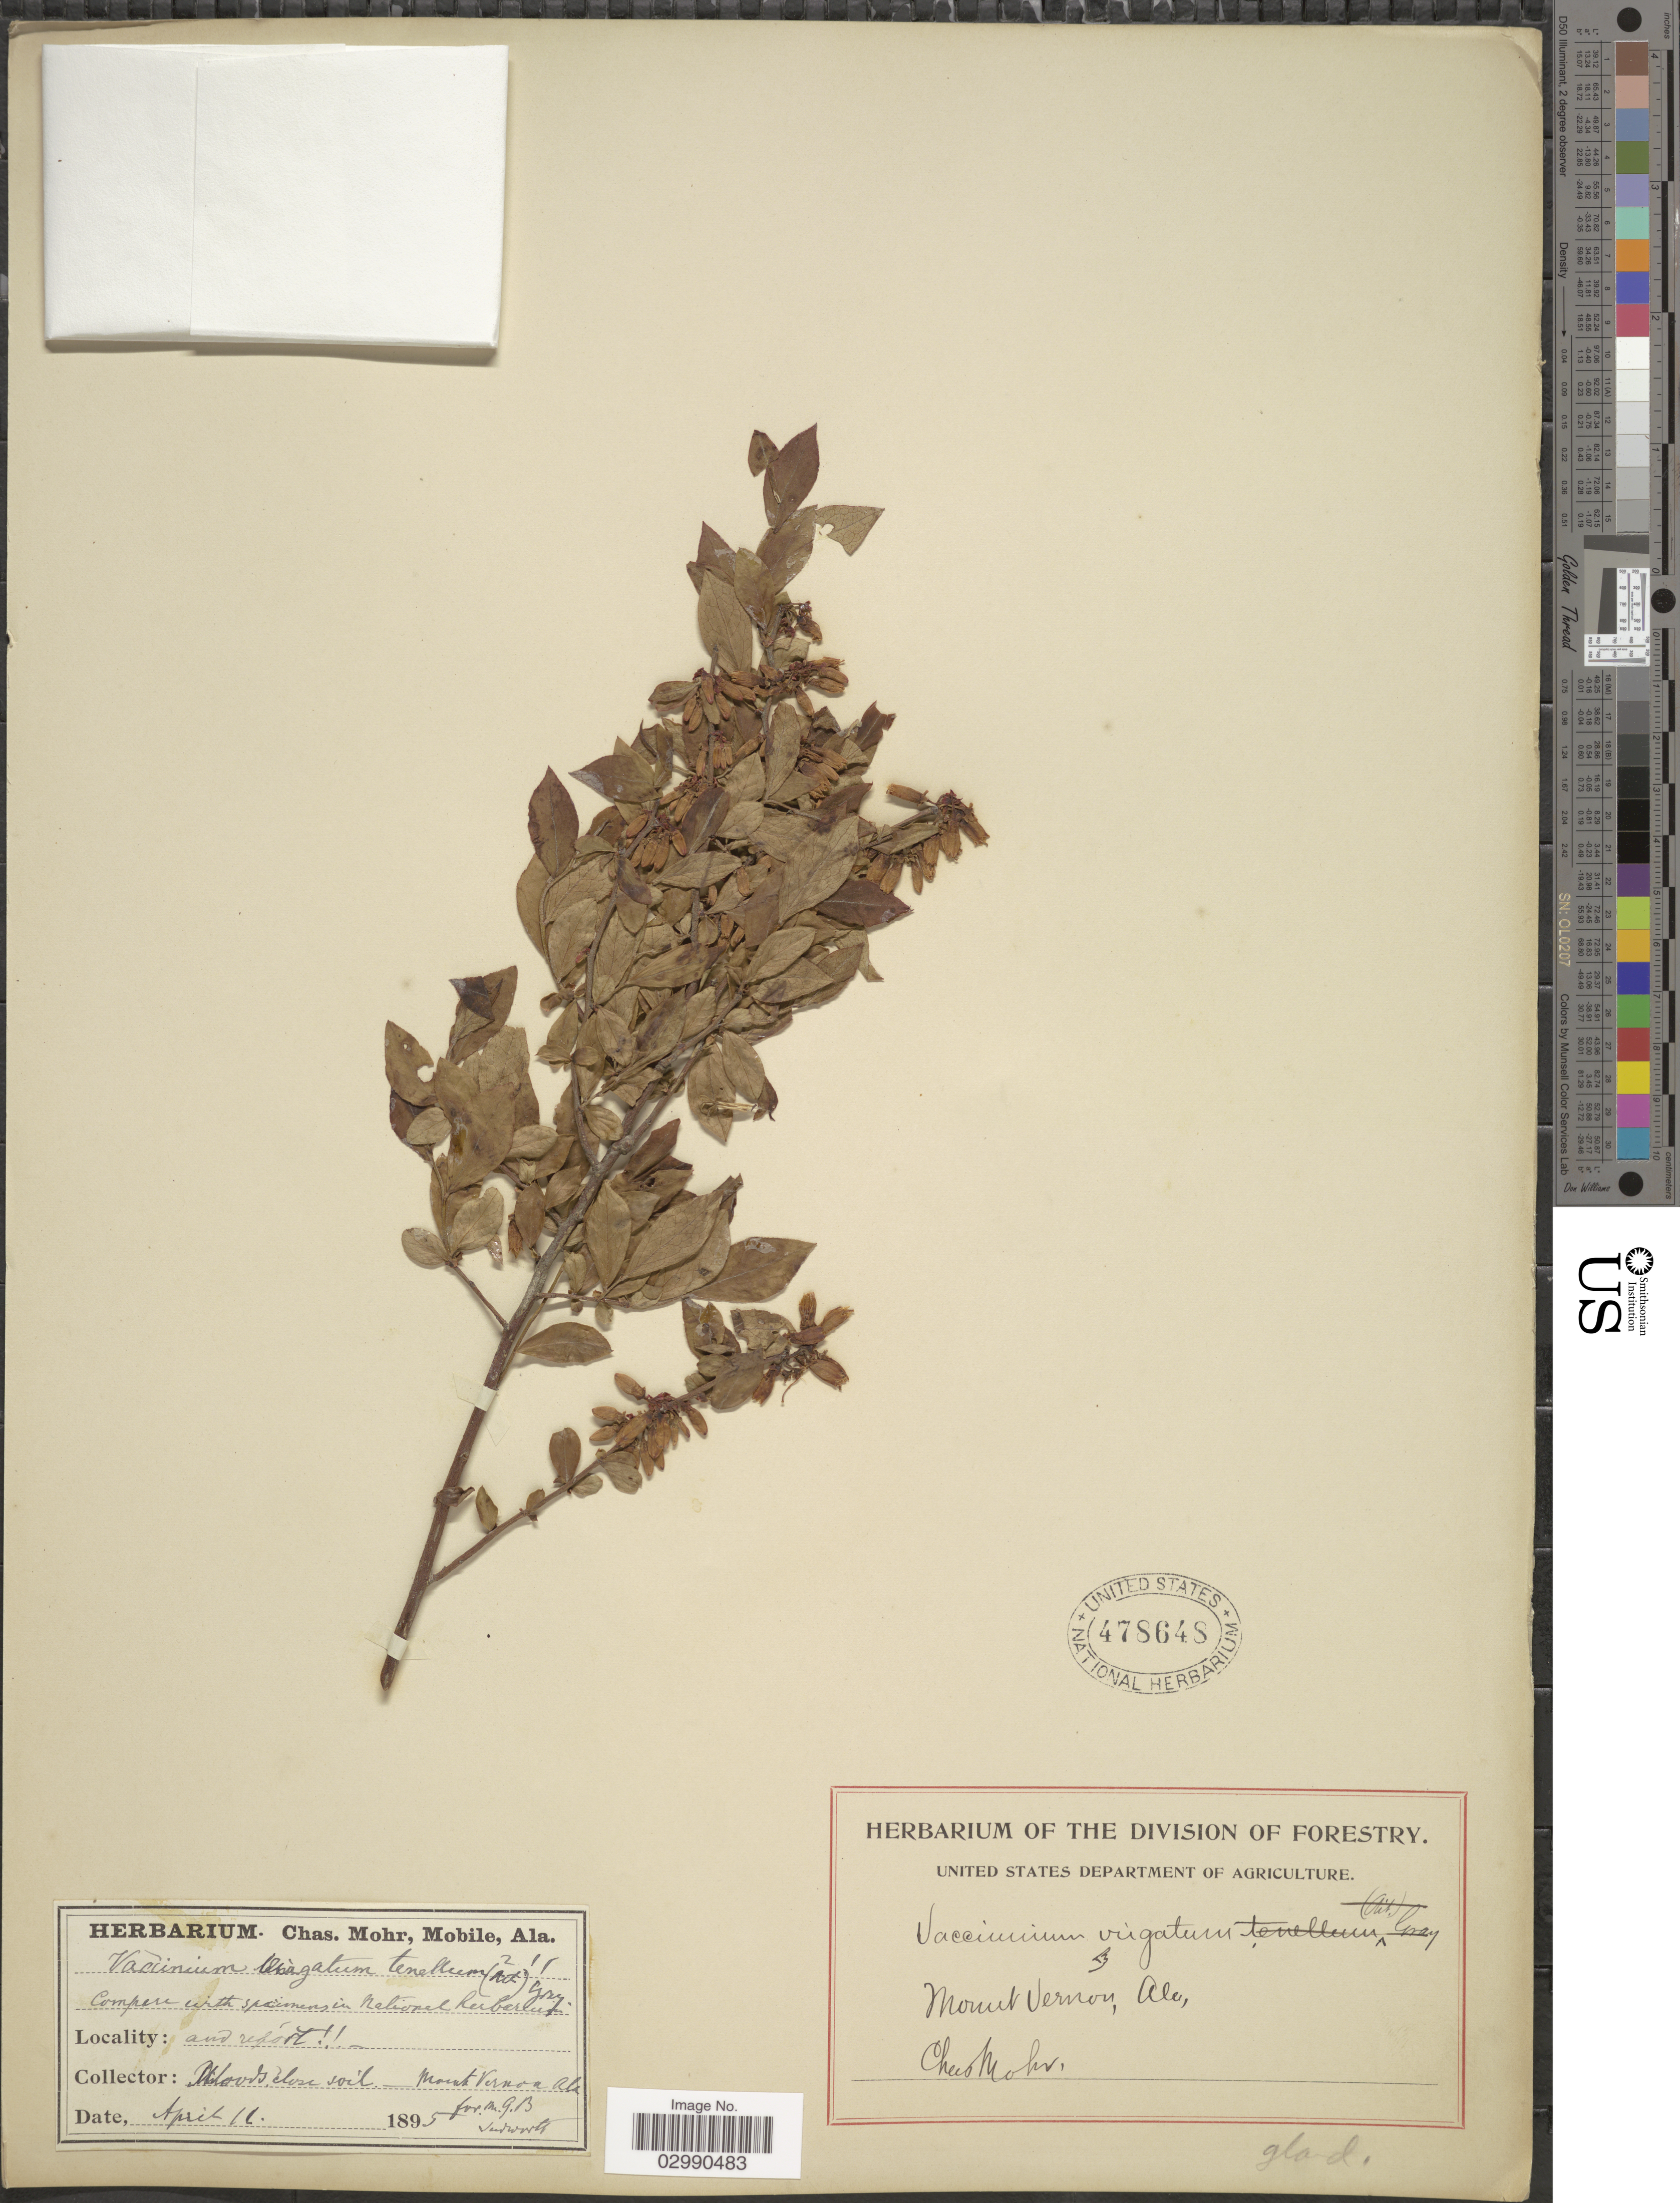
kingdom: Plantae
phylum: Tracheophyta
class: Magnoliopsida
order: Ericales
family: Ericaceae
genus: Vaccinium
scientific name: Vaccinium virgatum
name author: Aiton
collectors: Mohr, C. T. (herbarium)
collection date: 1895-04-11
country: United States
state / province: Alabama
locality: Mount Vernon, Ala.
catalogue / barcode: US 478648